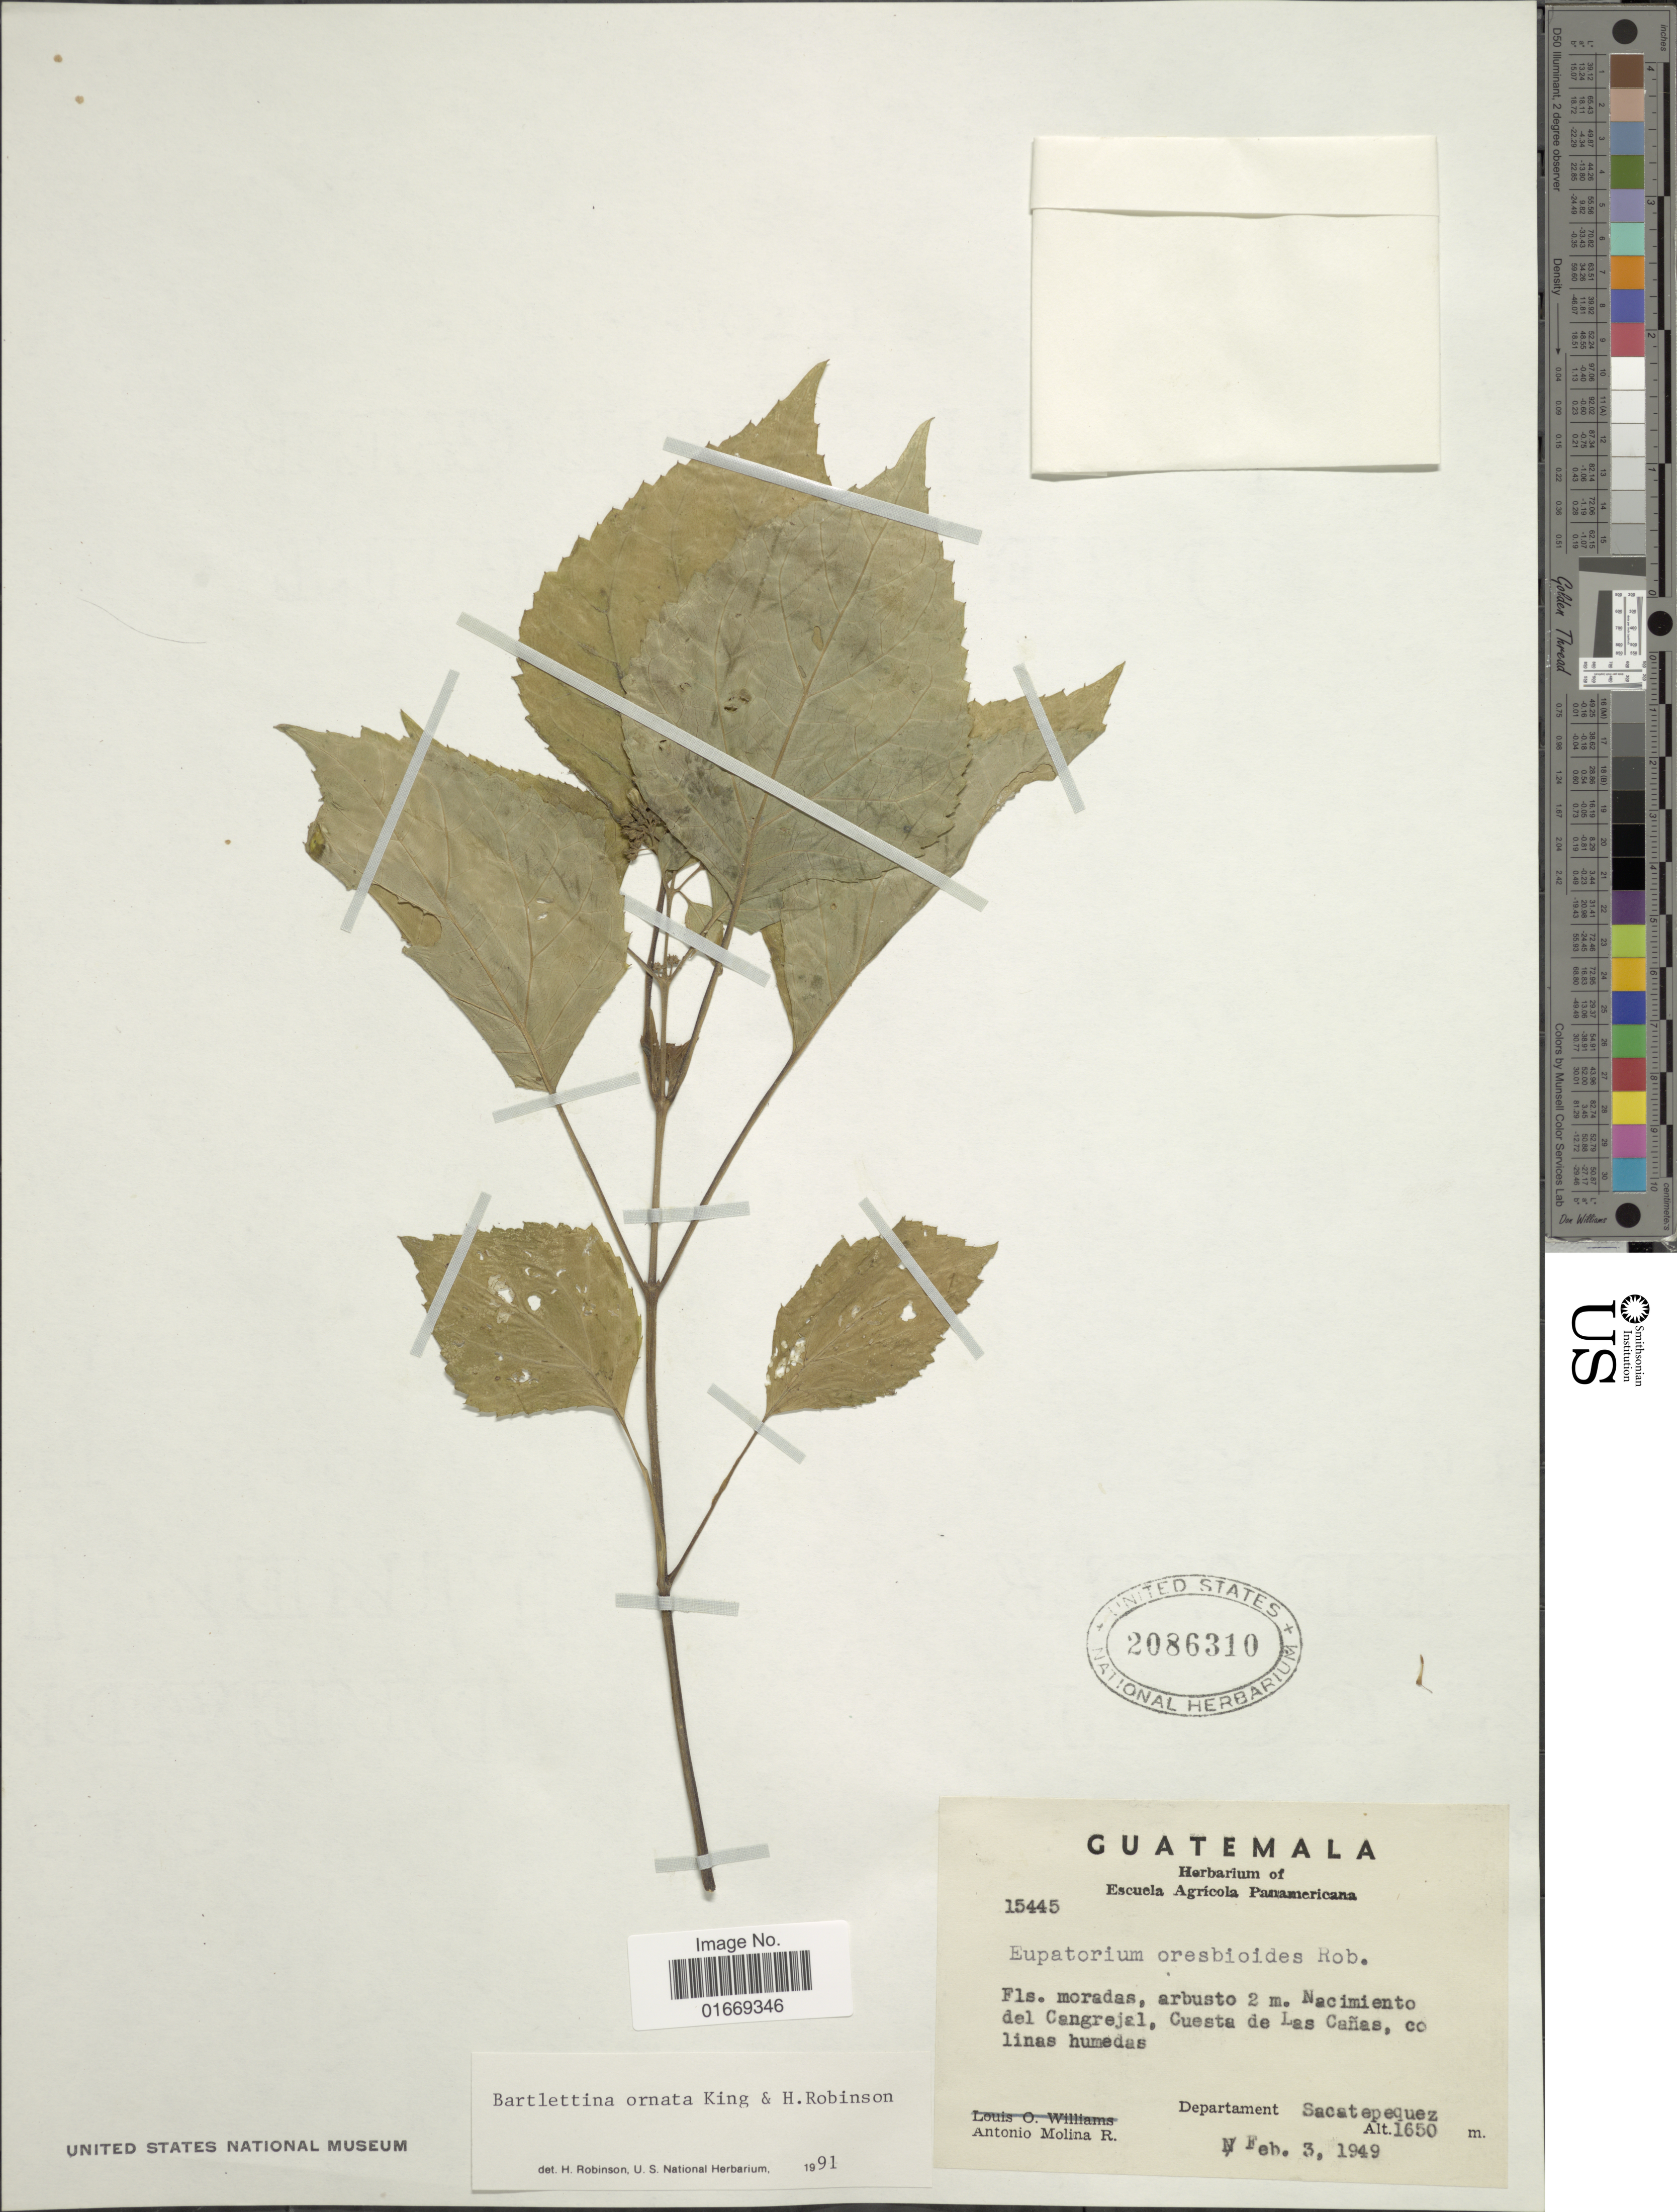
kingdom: Plantae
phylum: Tracheophyta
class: Magnoliopsida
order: Asterales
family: Asteraceae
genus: Bartlettina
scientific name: Bartlettina ornata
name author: R.M. King & H. Rob.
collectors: A. Molina R.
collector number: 15445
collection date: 1949-02-03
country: Guatemala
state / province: Sacatepéquez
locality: Nacimiento del Cangrejal, Cuesta de Las Cañas, colinas humedas. Department Sacatepequez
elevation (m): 1650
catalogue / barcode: US 2086310